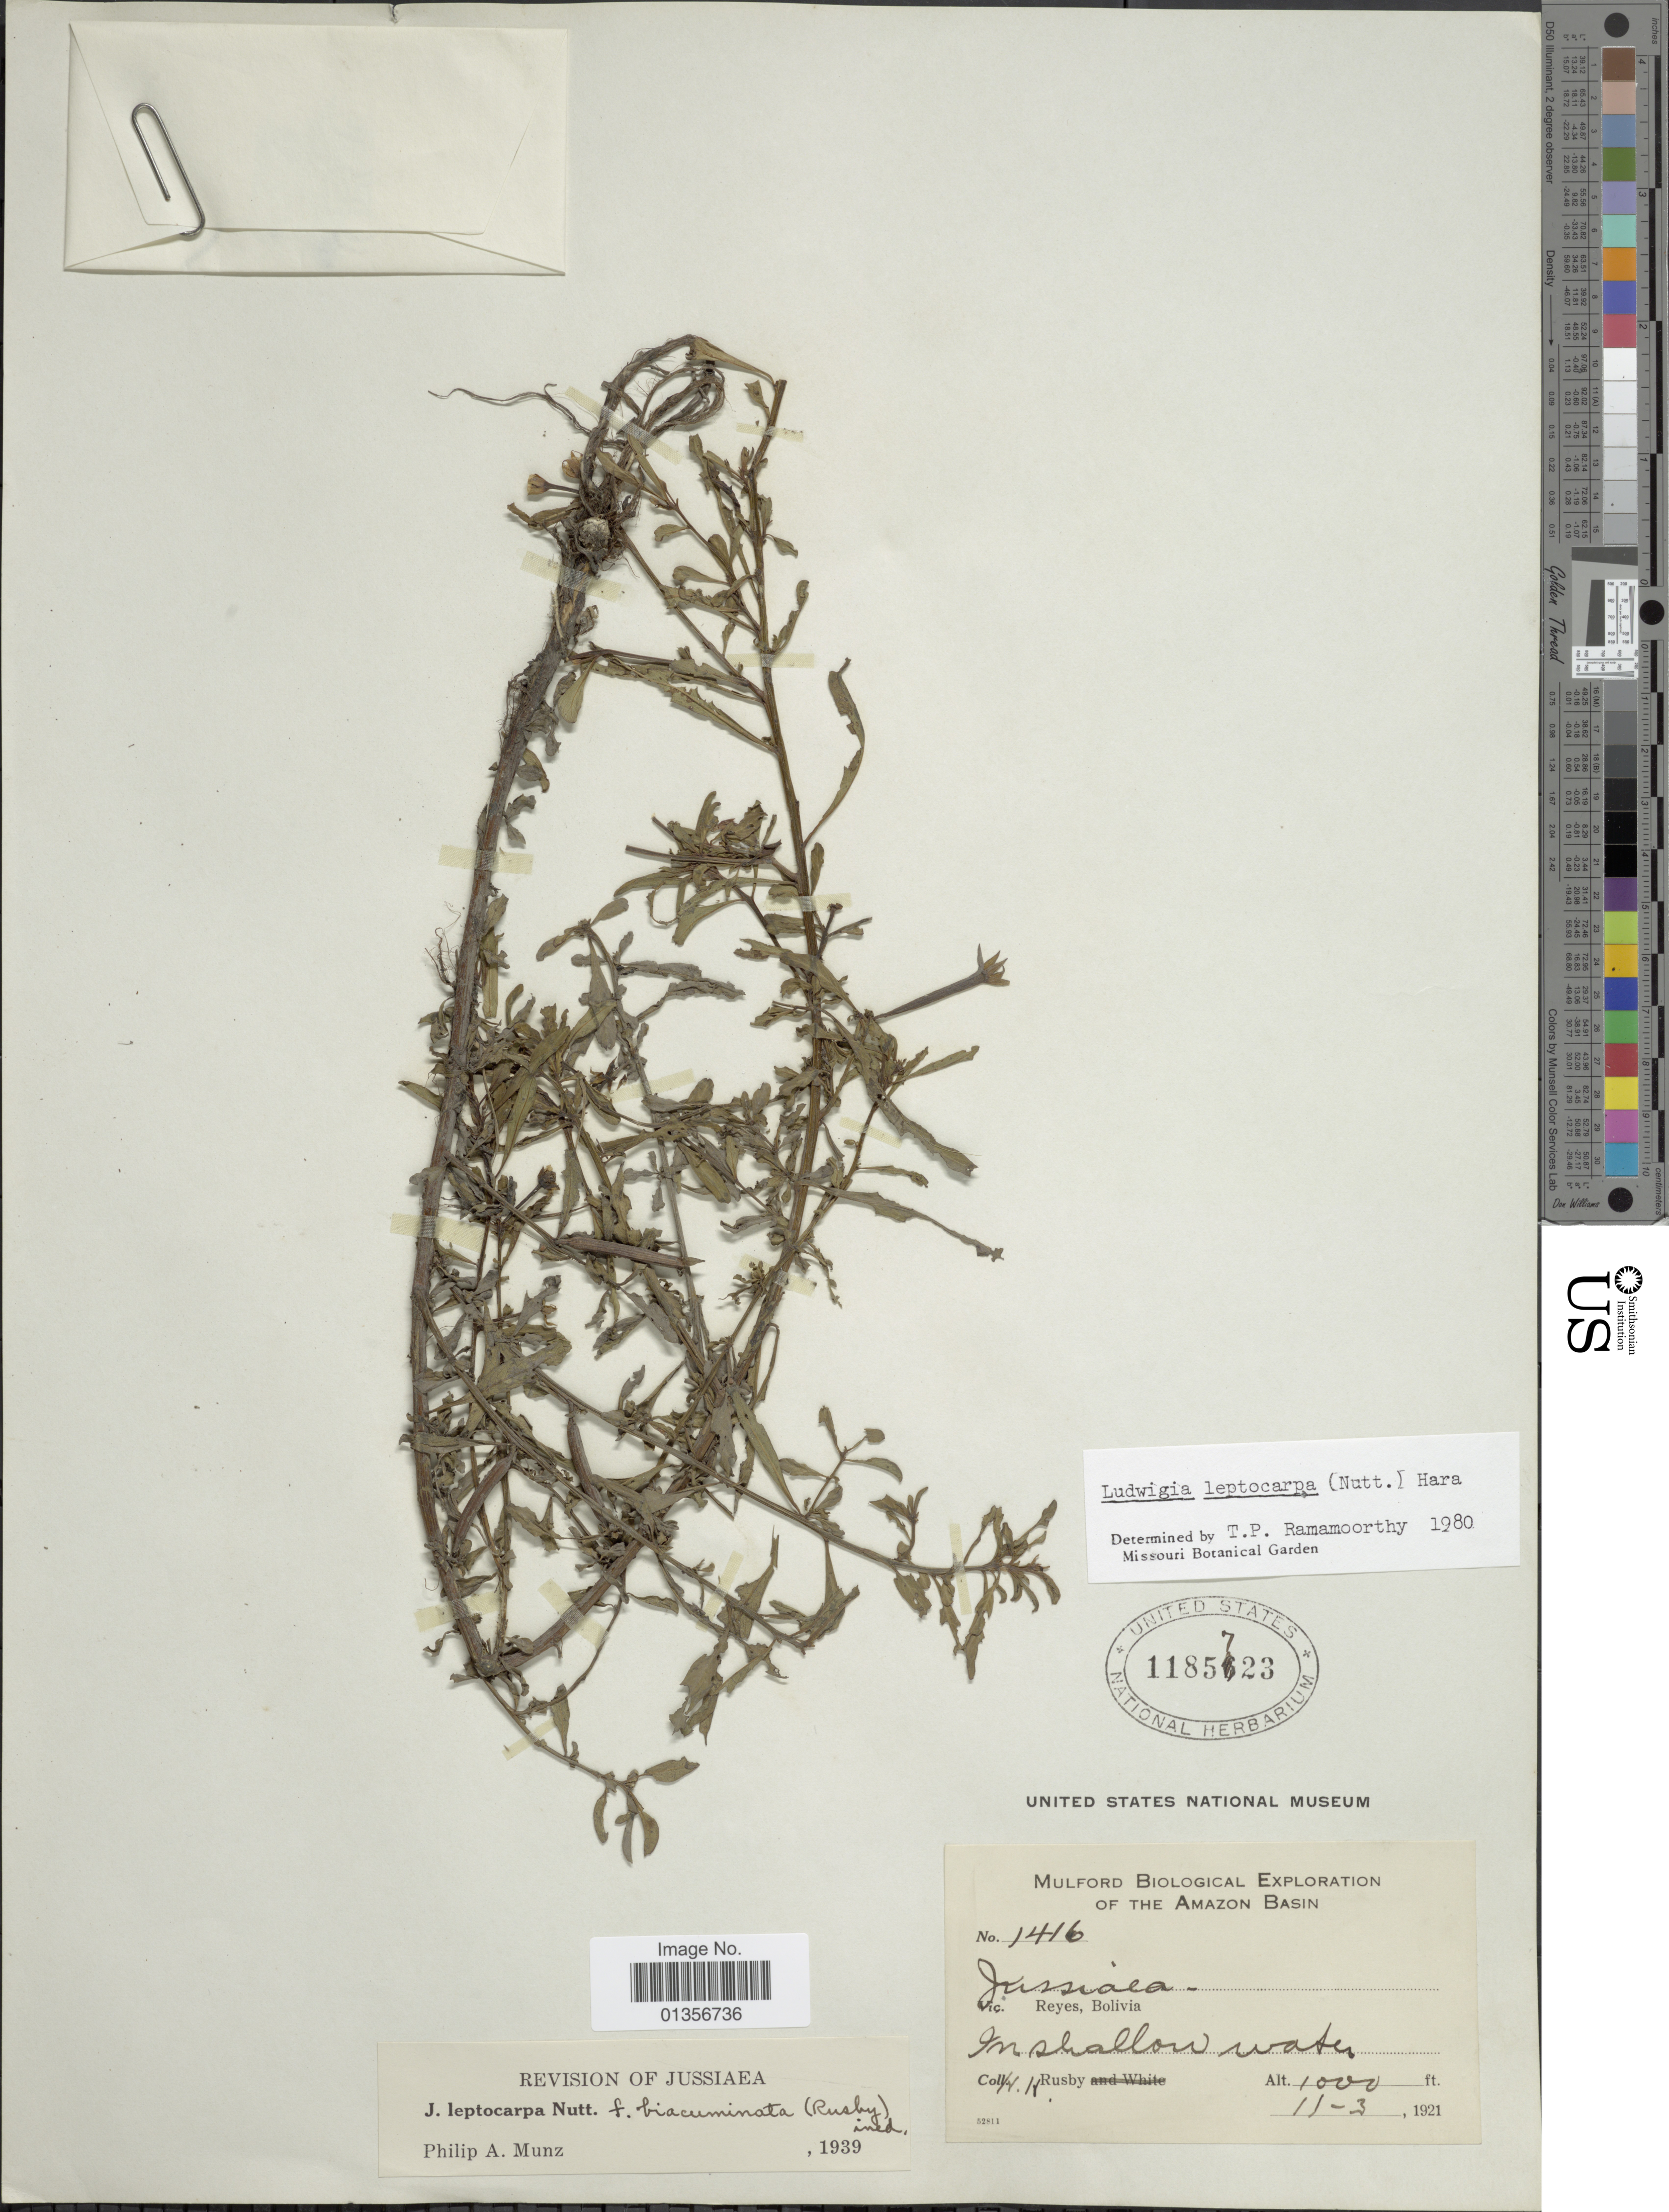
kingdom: Plantae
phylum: Tracheophyta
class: Magnoliopsida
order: Myrtales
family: Onagraceae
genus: Ludwigia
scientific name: Ludwigia leptocarpa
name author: (Nutt.) H. Hara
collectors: H. H. Rusby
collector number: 1416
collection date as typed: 11-3-1921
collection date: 1921-11-03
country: Bolivia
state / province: Beni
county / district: José Ballivián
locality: Reyes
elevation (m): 305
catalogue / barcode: US 1185723